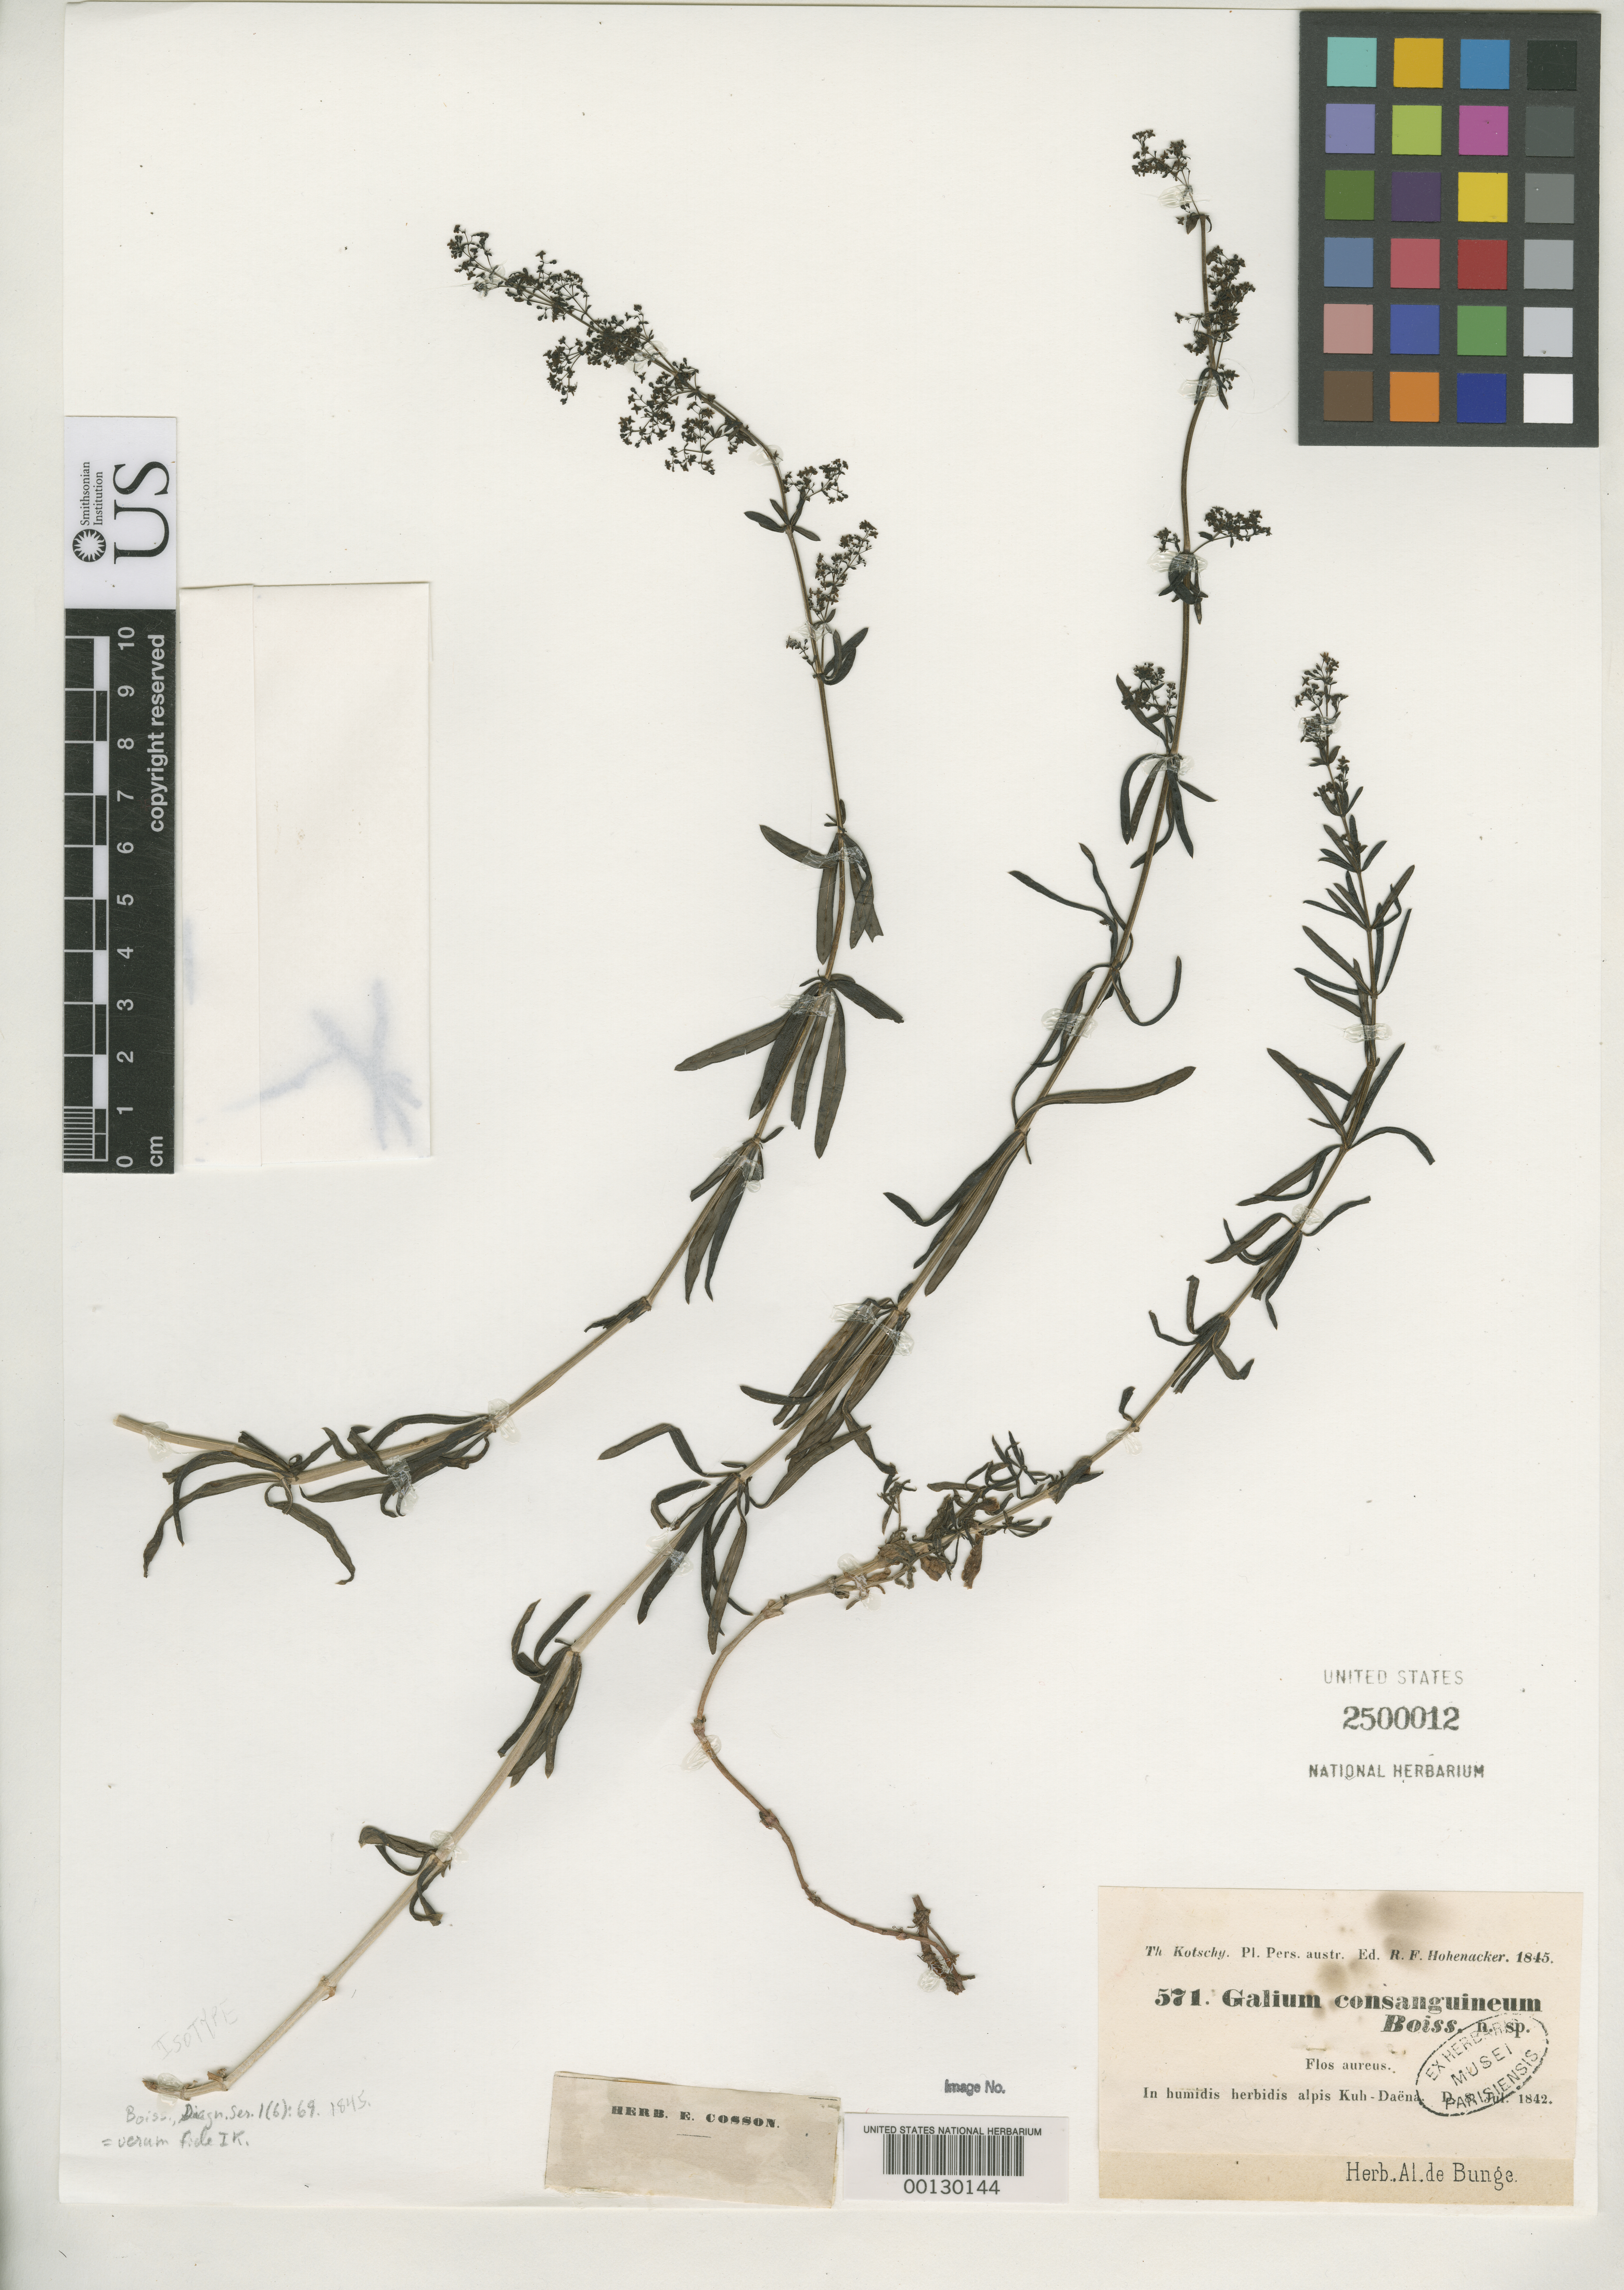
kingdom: Plantae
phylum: Tracheophyta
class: Magnoliopsida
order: Gentianales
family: Rubiaceae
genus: Galium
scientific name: Galium consanguineum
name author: Boiss.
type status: Isotype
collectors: K. G. Kotschy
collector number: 571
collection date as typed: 08 Jul 1842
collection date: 1842-07-08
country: Iran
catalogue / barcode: US 2500012